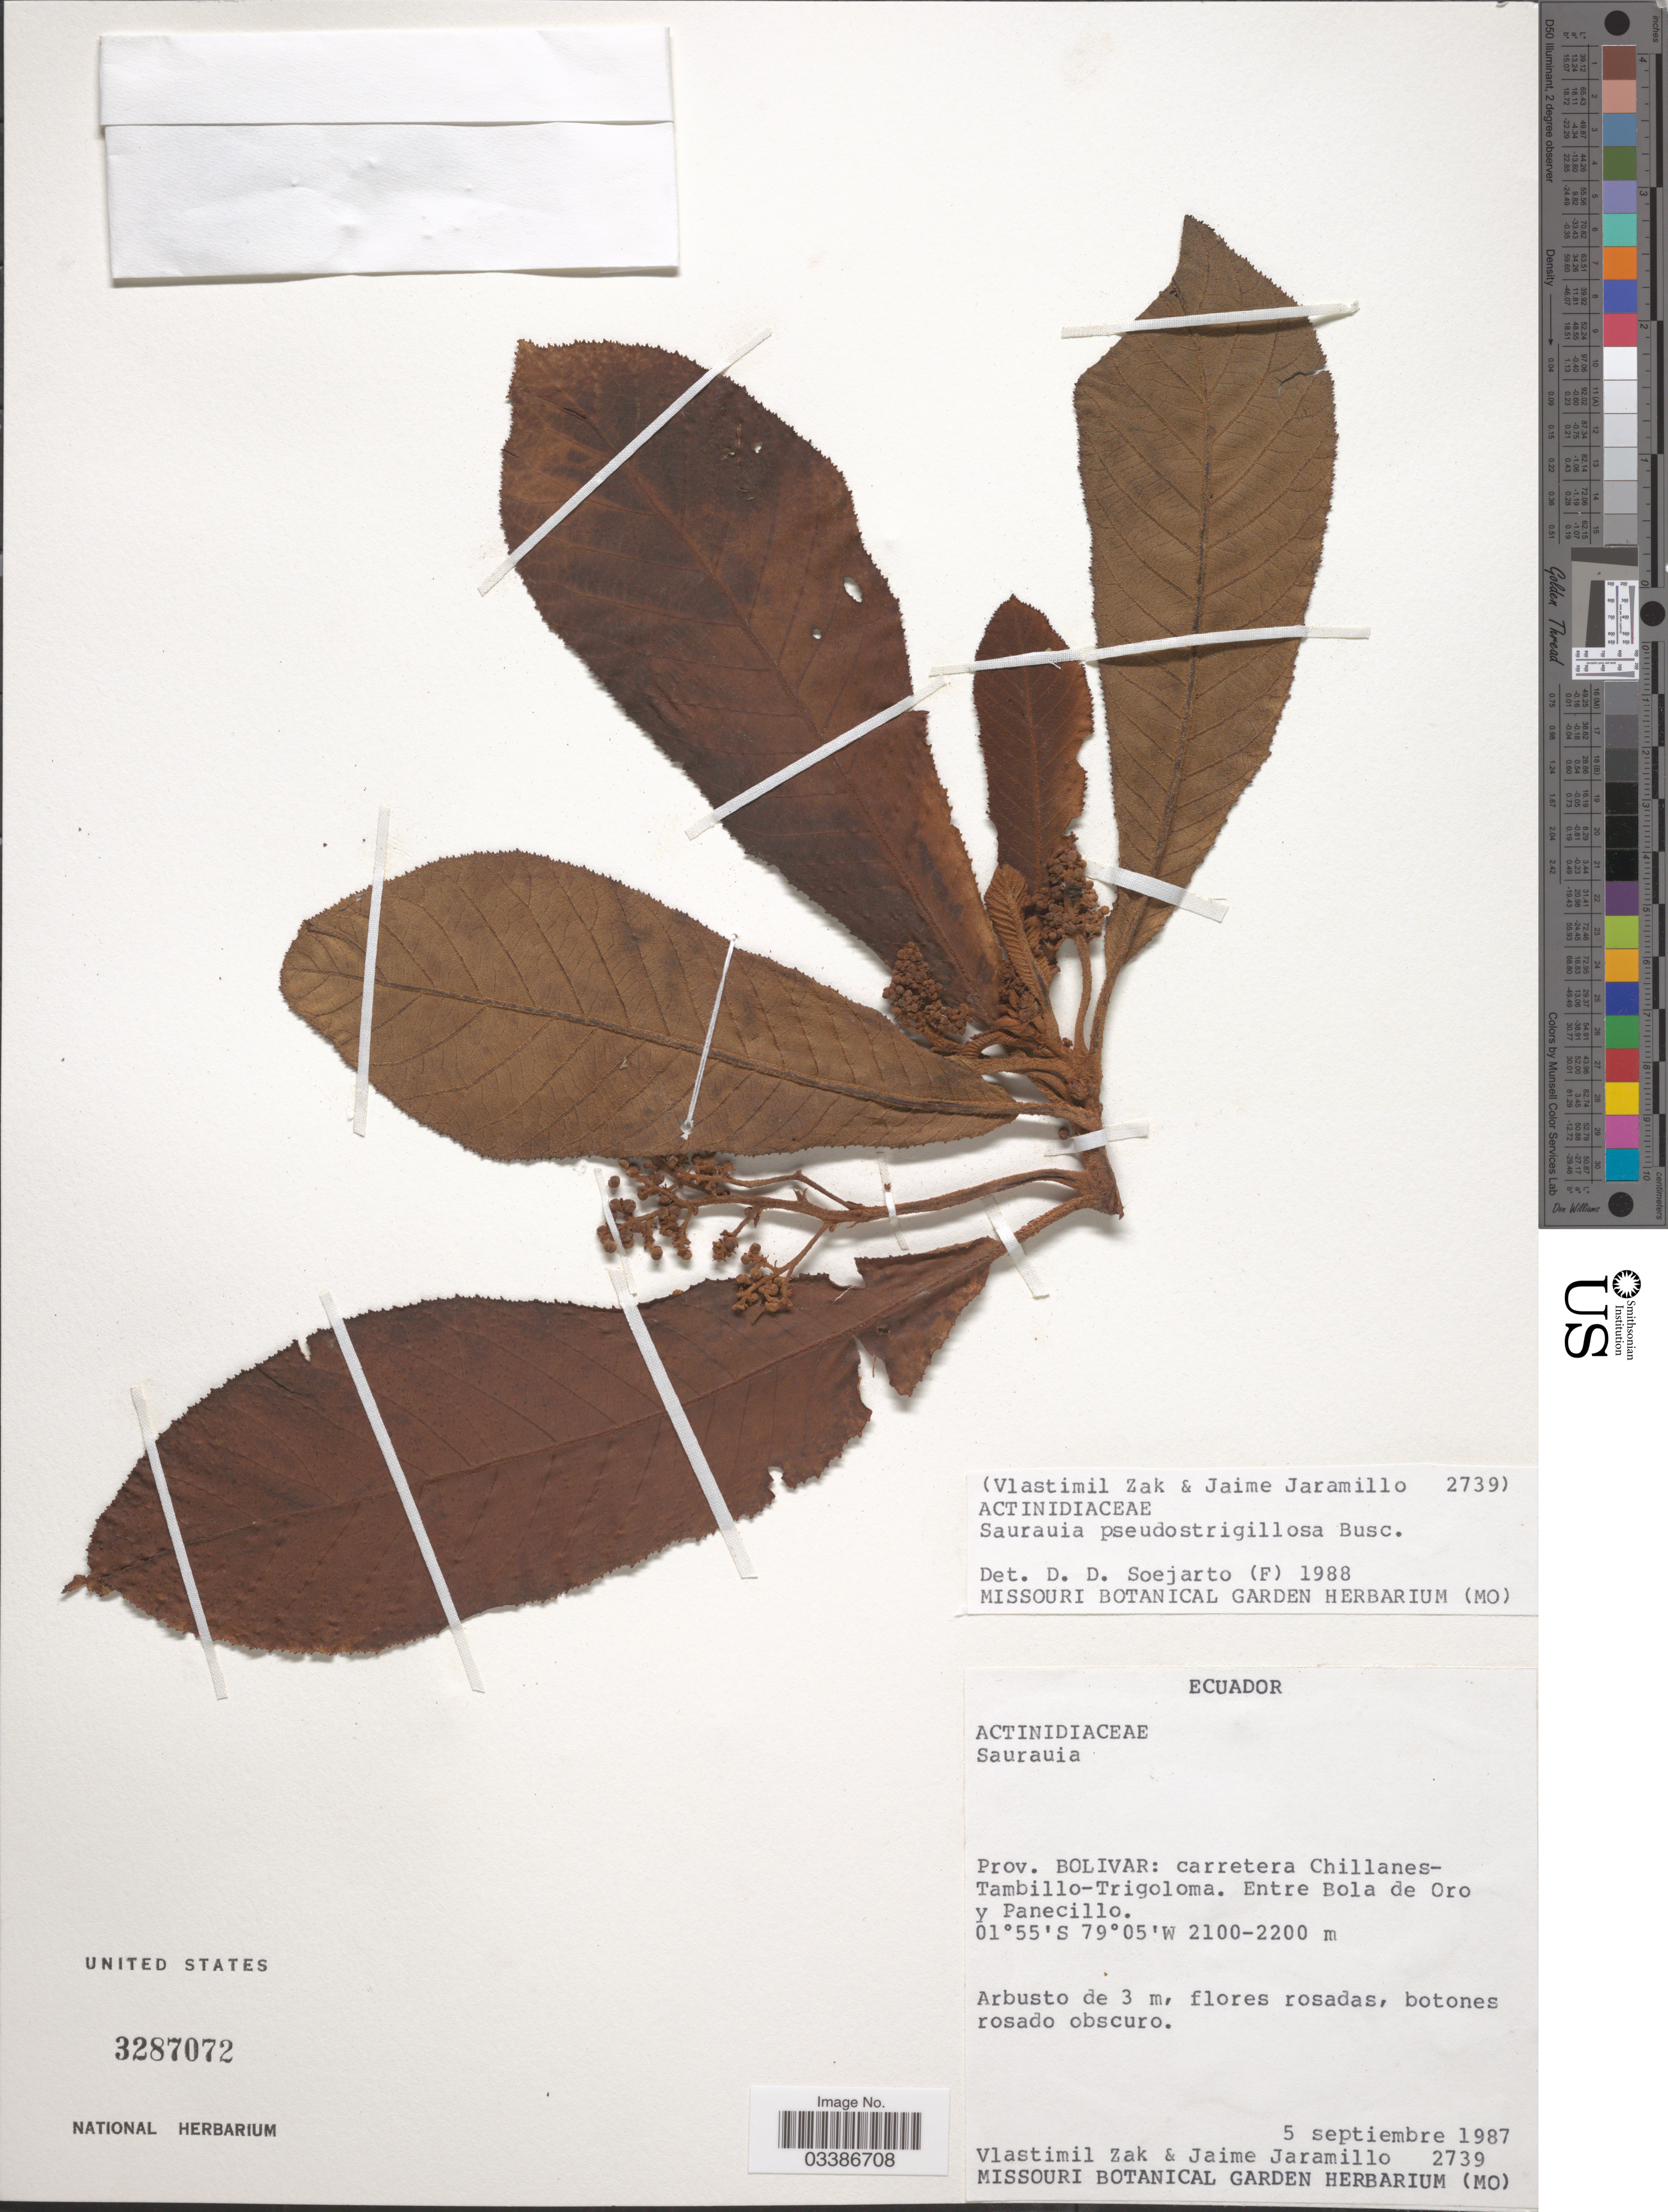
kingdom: Plantae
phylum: Tracheophyta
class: Magnoliopsida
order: Ericales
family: Actinidiaceae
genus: Saurauia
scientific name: Saurauia pseudostrigillosa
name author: Buscal.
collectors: V. Zak & J. Jaramillo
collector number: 2739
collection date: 1987-09-05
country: Ecuador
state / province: Bolívar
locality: Carretera Chillanes-Tambillo-Trigoloma. Entre Bola de Oro y Panecillo.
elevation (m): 2100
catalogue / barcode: US 3287072